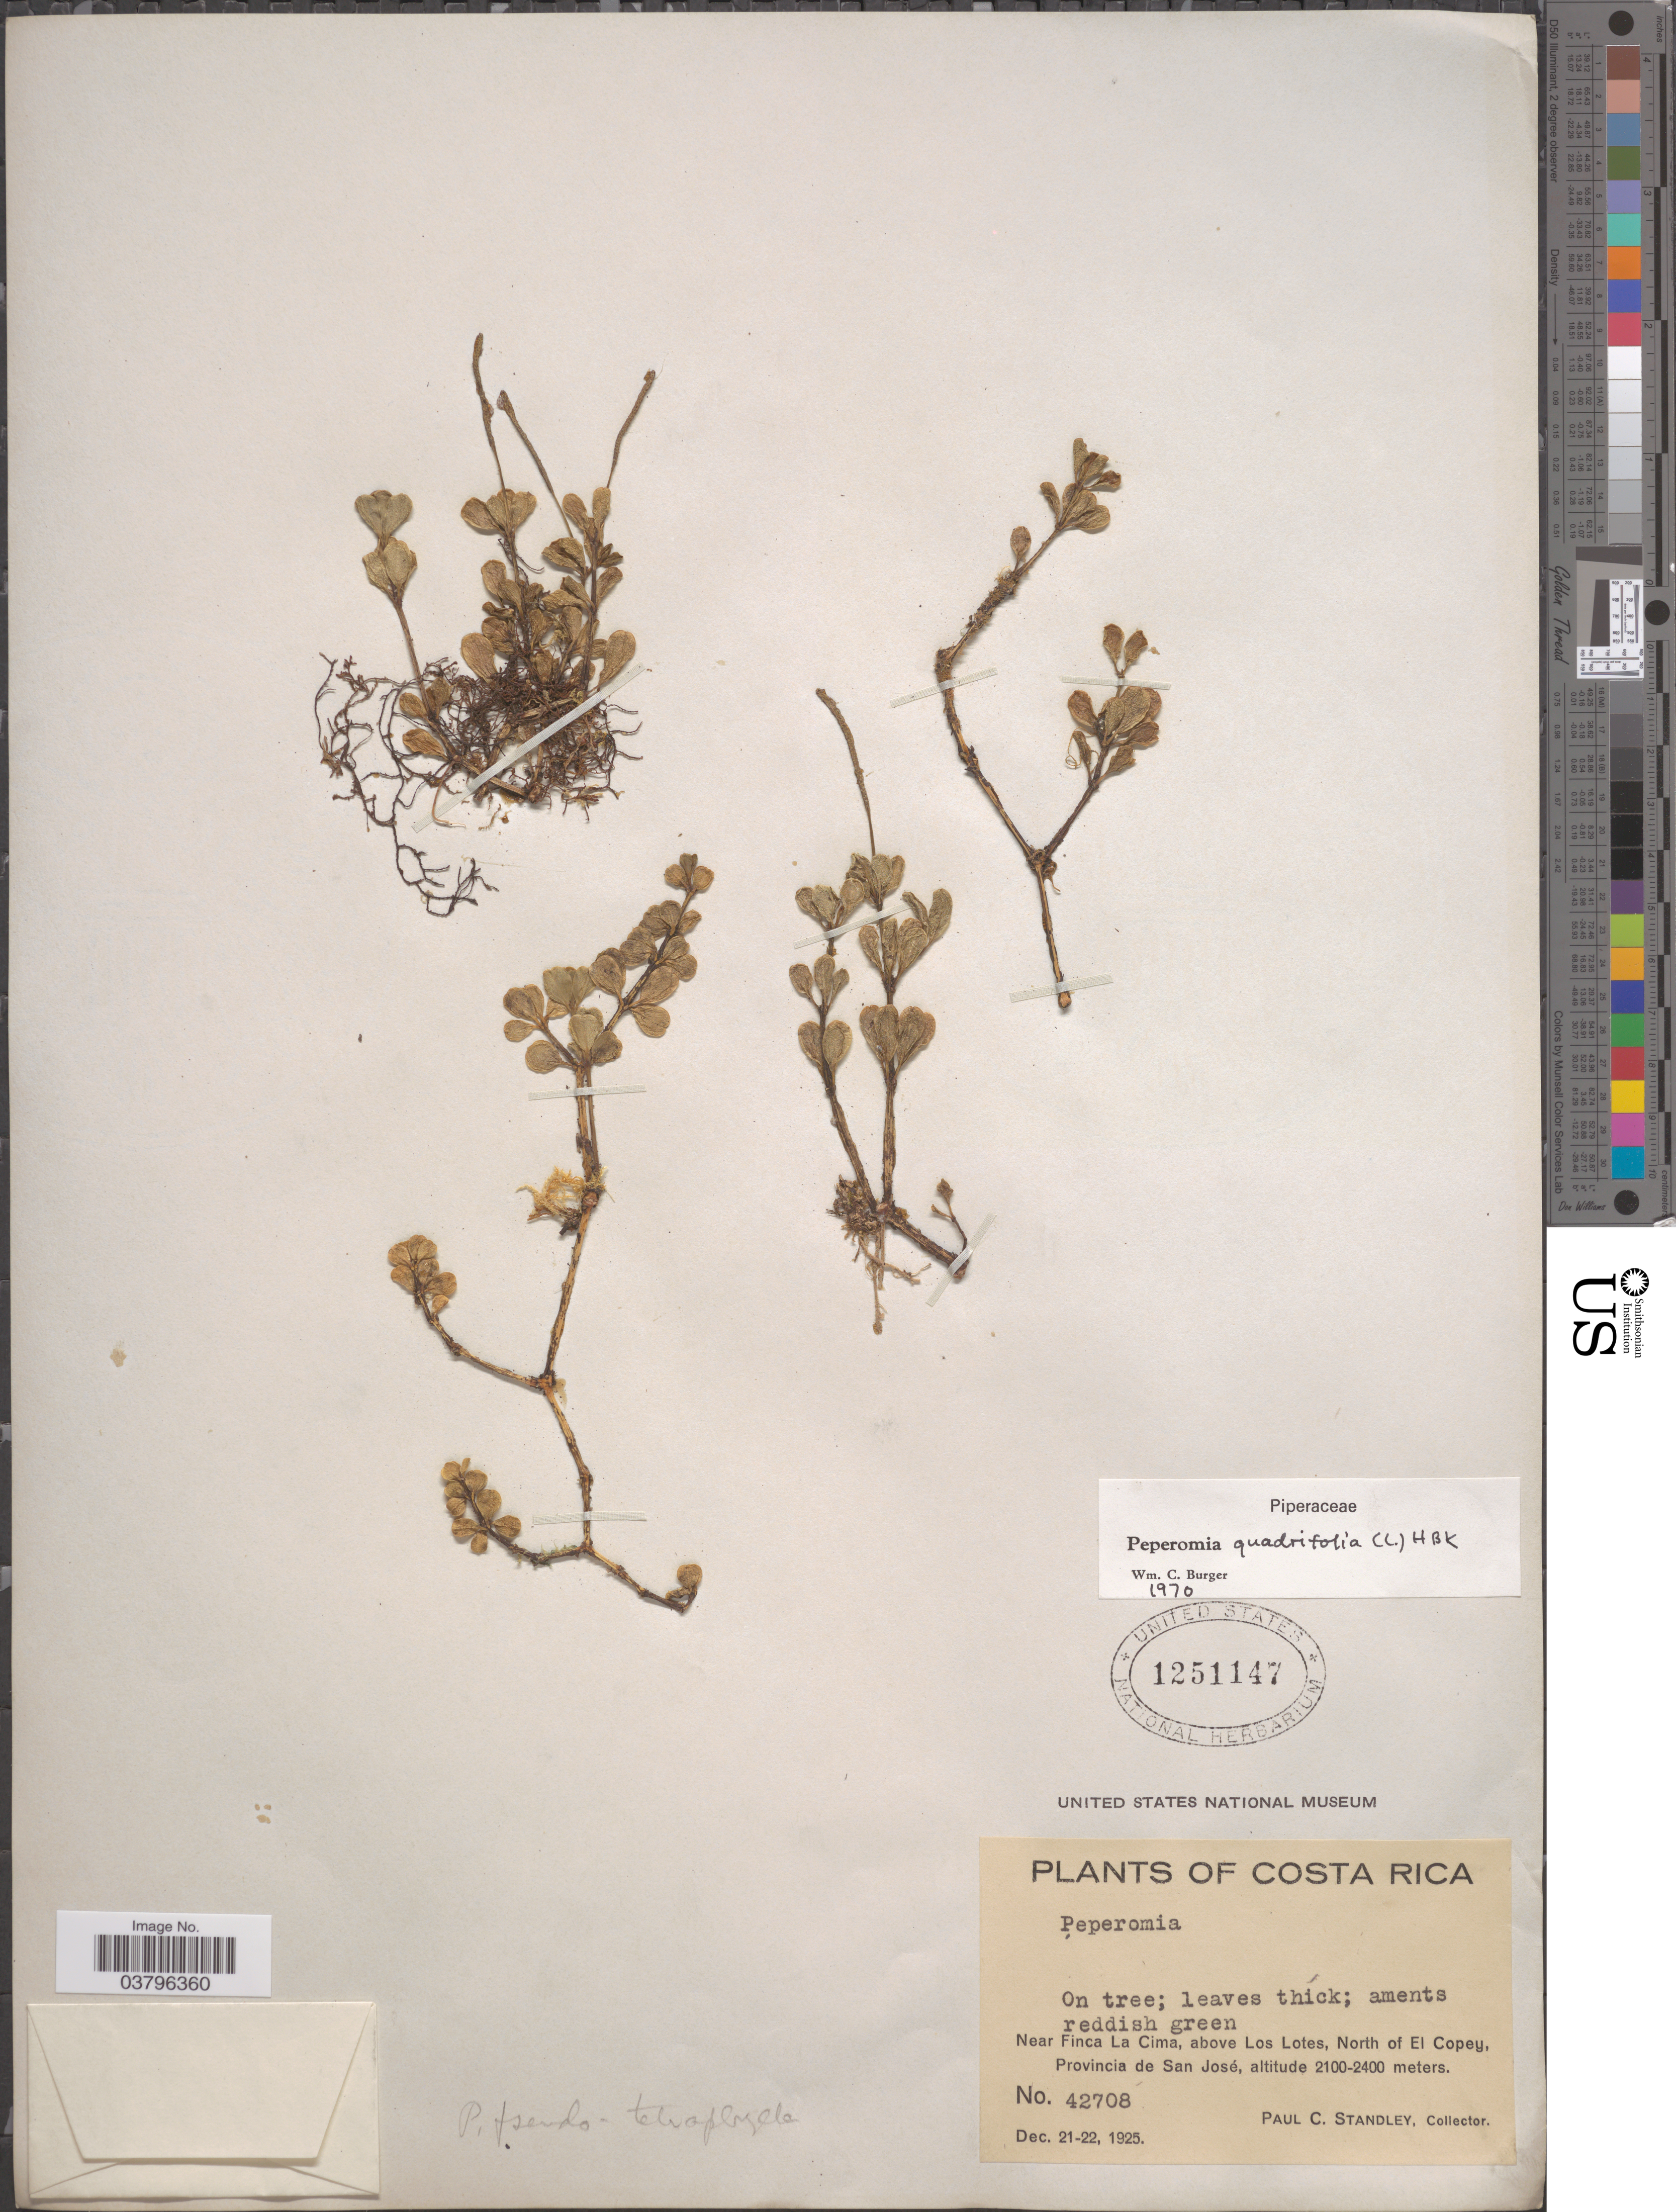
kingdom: Plantae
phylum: Tracheophyta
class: Magnoliopsida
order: Piperales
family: Piperaceae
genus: Peperomia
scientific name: Peperomia quadrifolia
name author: (L.) Kunth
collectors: P. C. Standley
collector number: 42708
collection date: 1925-12-21/1925-12-22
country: Costa Rica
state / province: San José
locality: Near Finca La Cima, above Los Lotes, North of El Copey.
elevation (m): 2100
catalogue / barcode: US 1251147